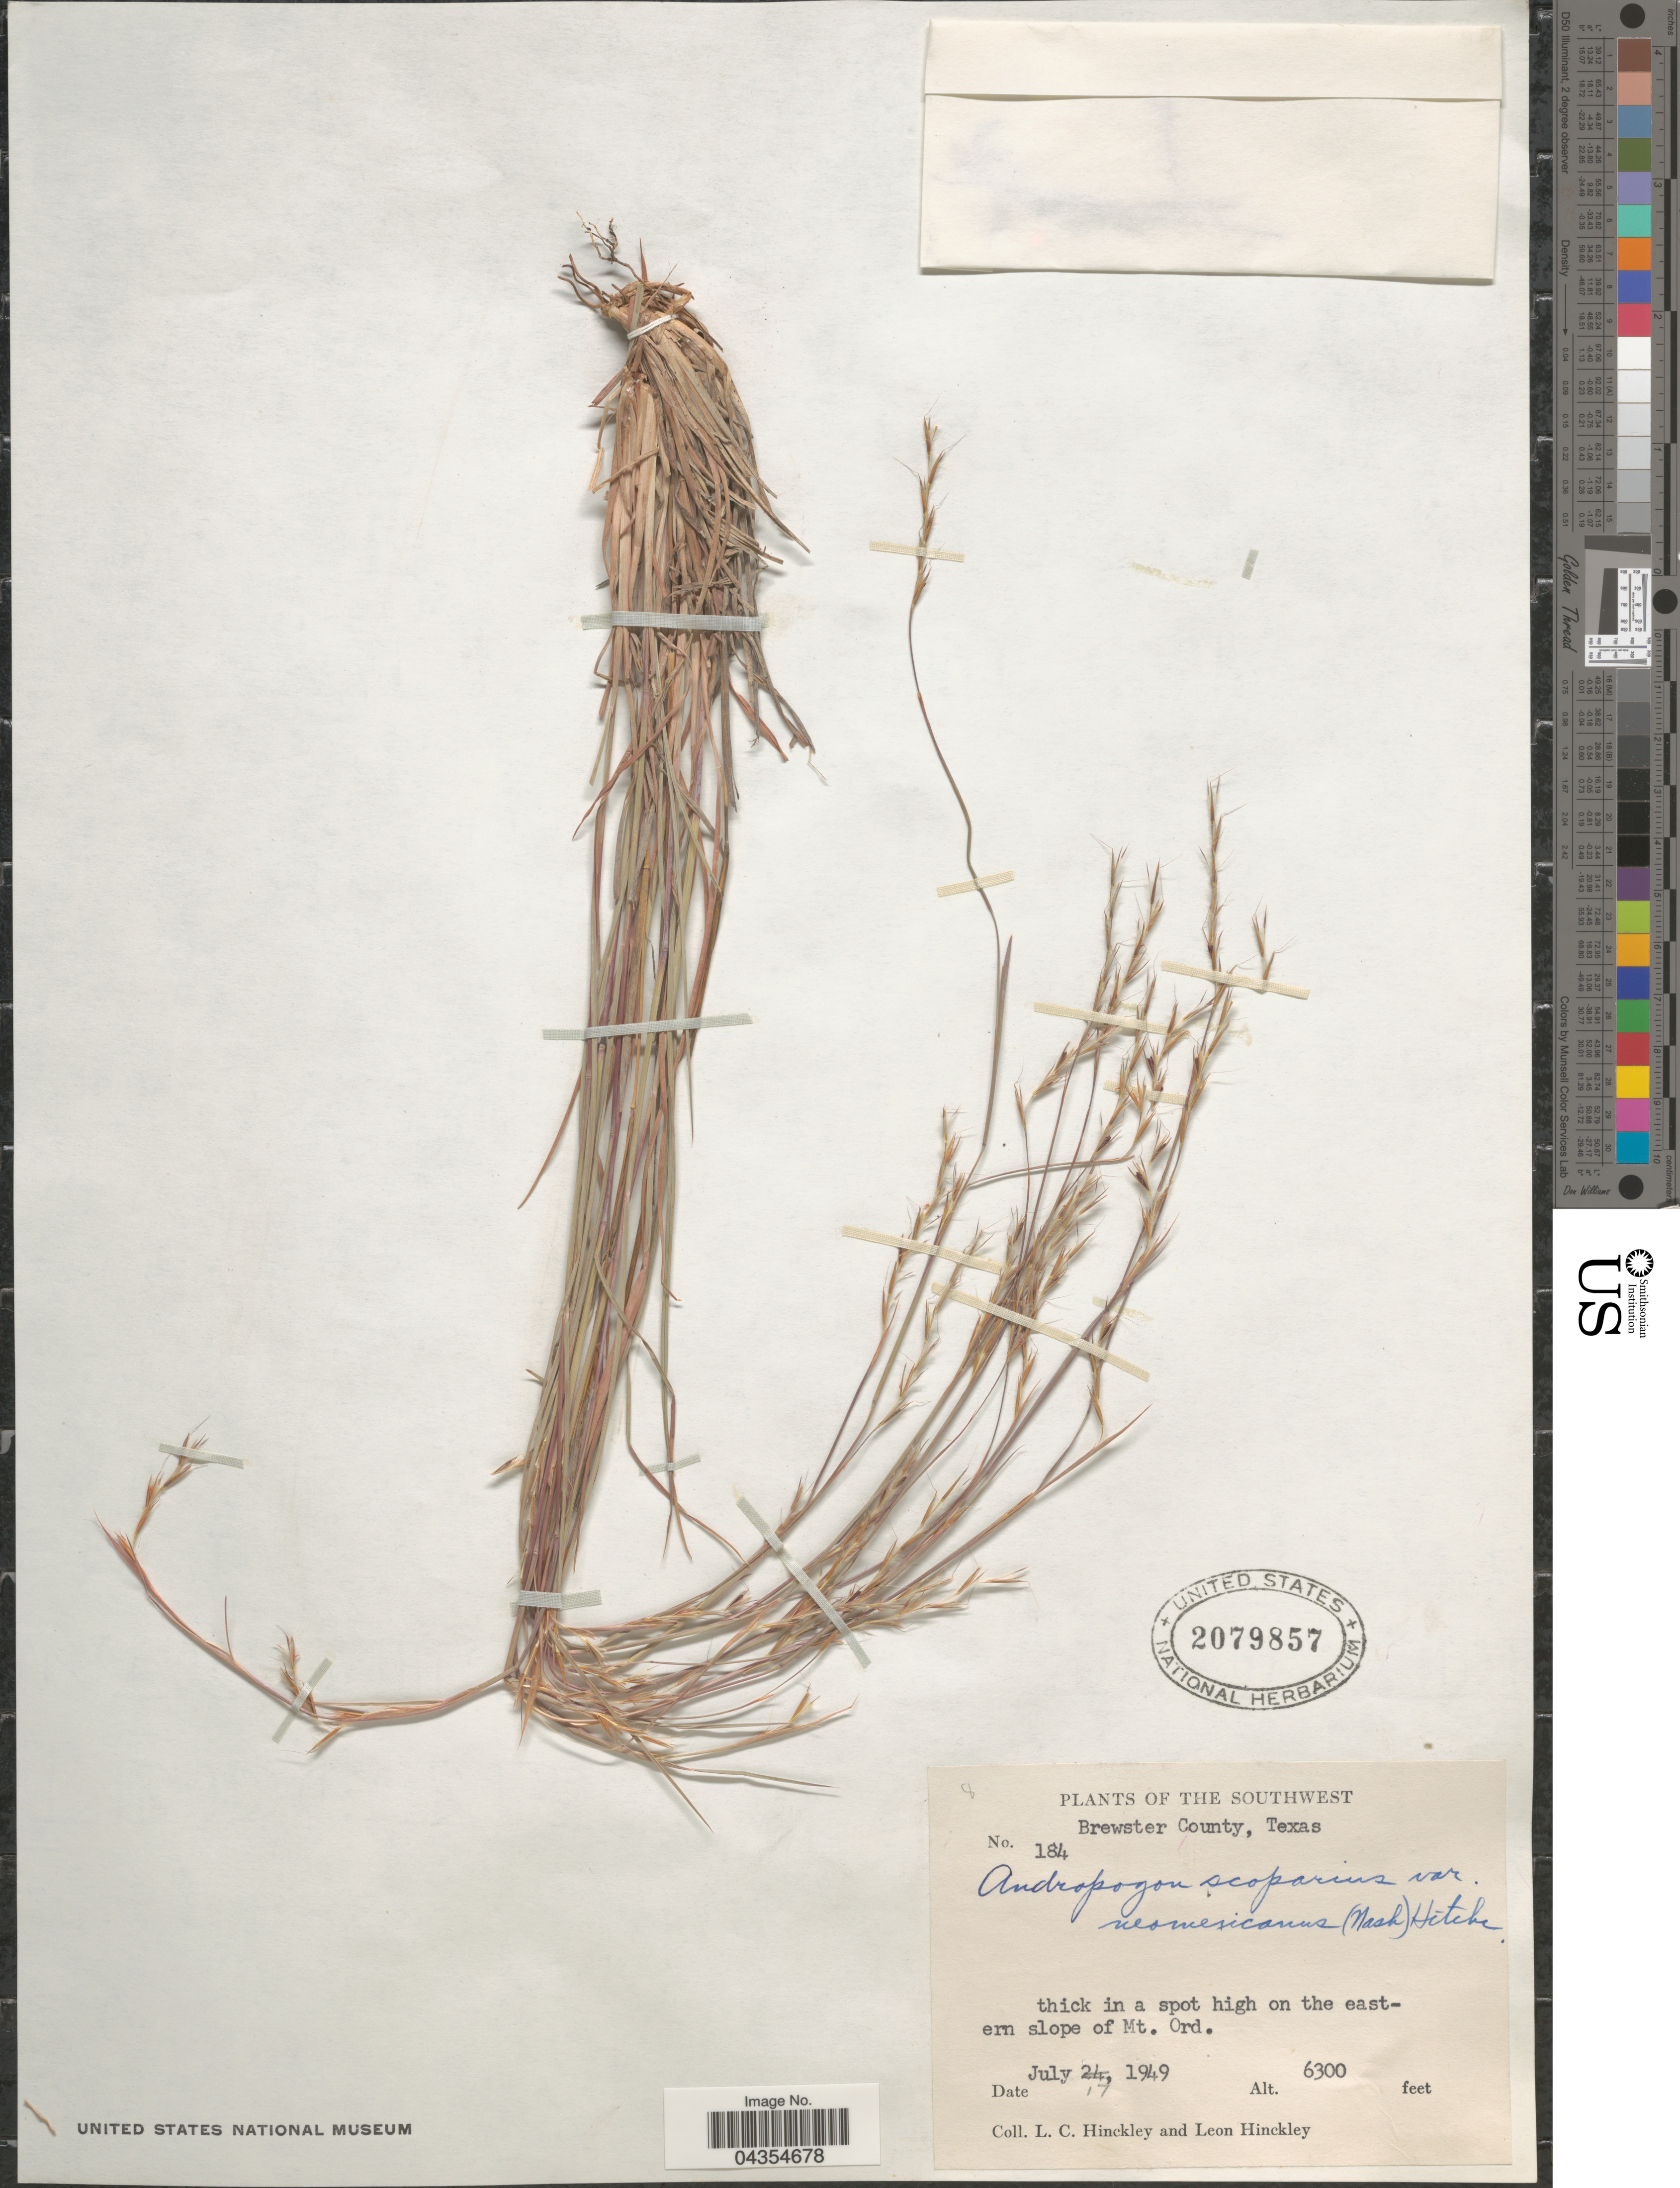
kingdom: Plantae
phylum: Tracheophyta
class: Liliopsida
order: Poales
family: Poaceae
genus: Schizachyrium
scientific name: Schizachyrium scoparium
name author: (Michx.) Nash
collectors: L. Hinckley & L. Hinckley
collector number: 184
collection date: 1949-07-17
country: United States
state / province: Texas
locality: Southwest. Brewster County. Thick in a spot high on the eastern slope of Mt. Ord.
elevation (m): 1920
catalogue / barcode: US 2079857